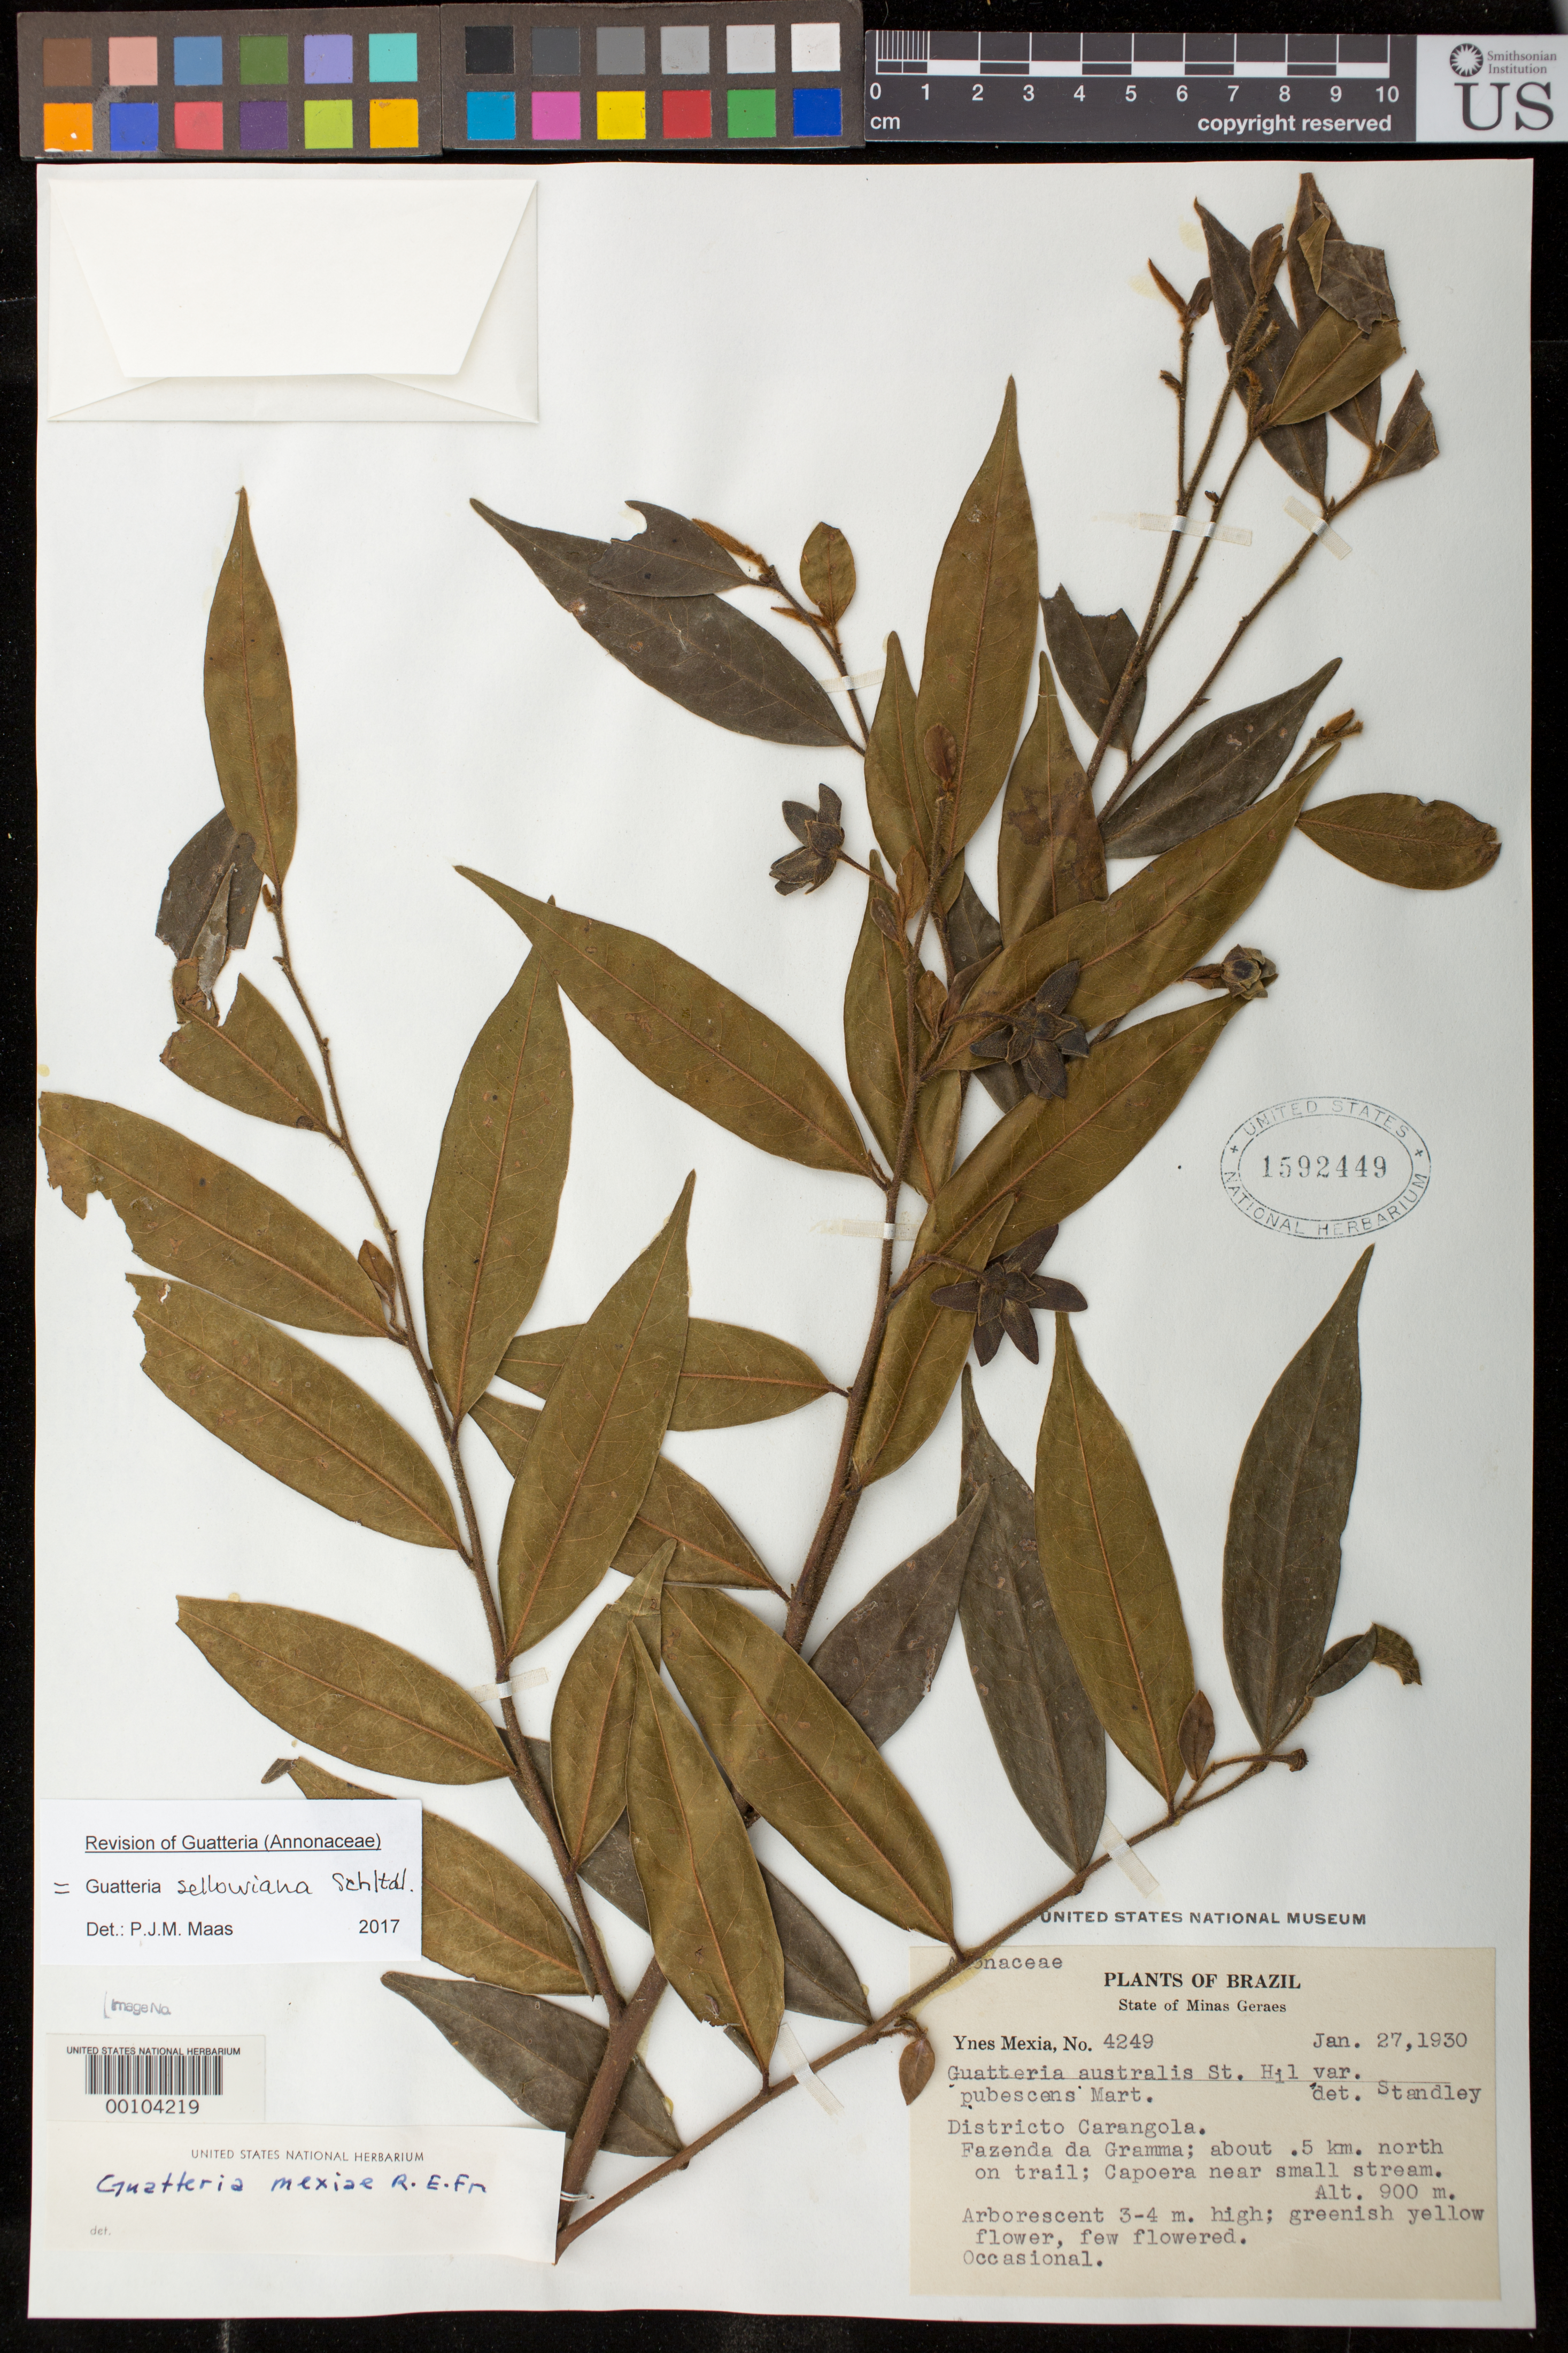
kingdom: Plantae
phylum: Tracheophyta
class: Magnoliopsida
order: Magnoliales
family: Annonaceae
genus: Guatteria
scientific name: Guatteria mexiae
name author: R.E. Fr.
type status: Isotype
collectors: Y. Mexia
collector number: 4249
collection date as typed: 27 Jan 1930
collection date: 1930-01-27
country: Brazil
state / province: Minas Gerais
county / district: Carangola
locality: Fazenda de Gramma, ca. .5 km N on trail.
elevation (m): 900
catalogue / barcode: US 1592449